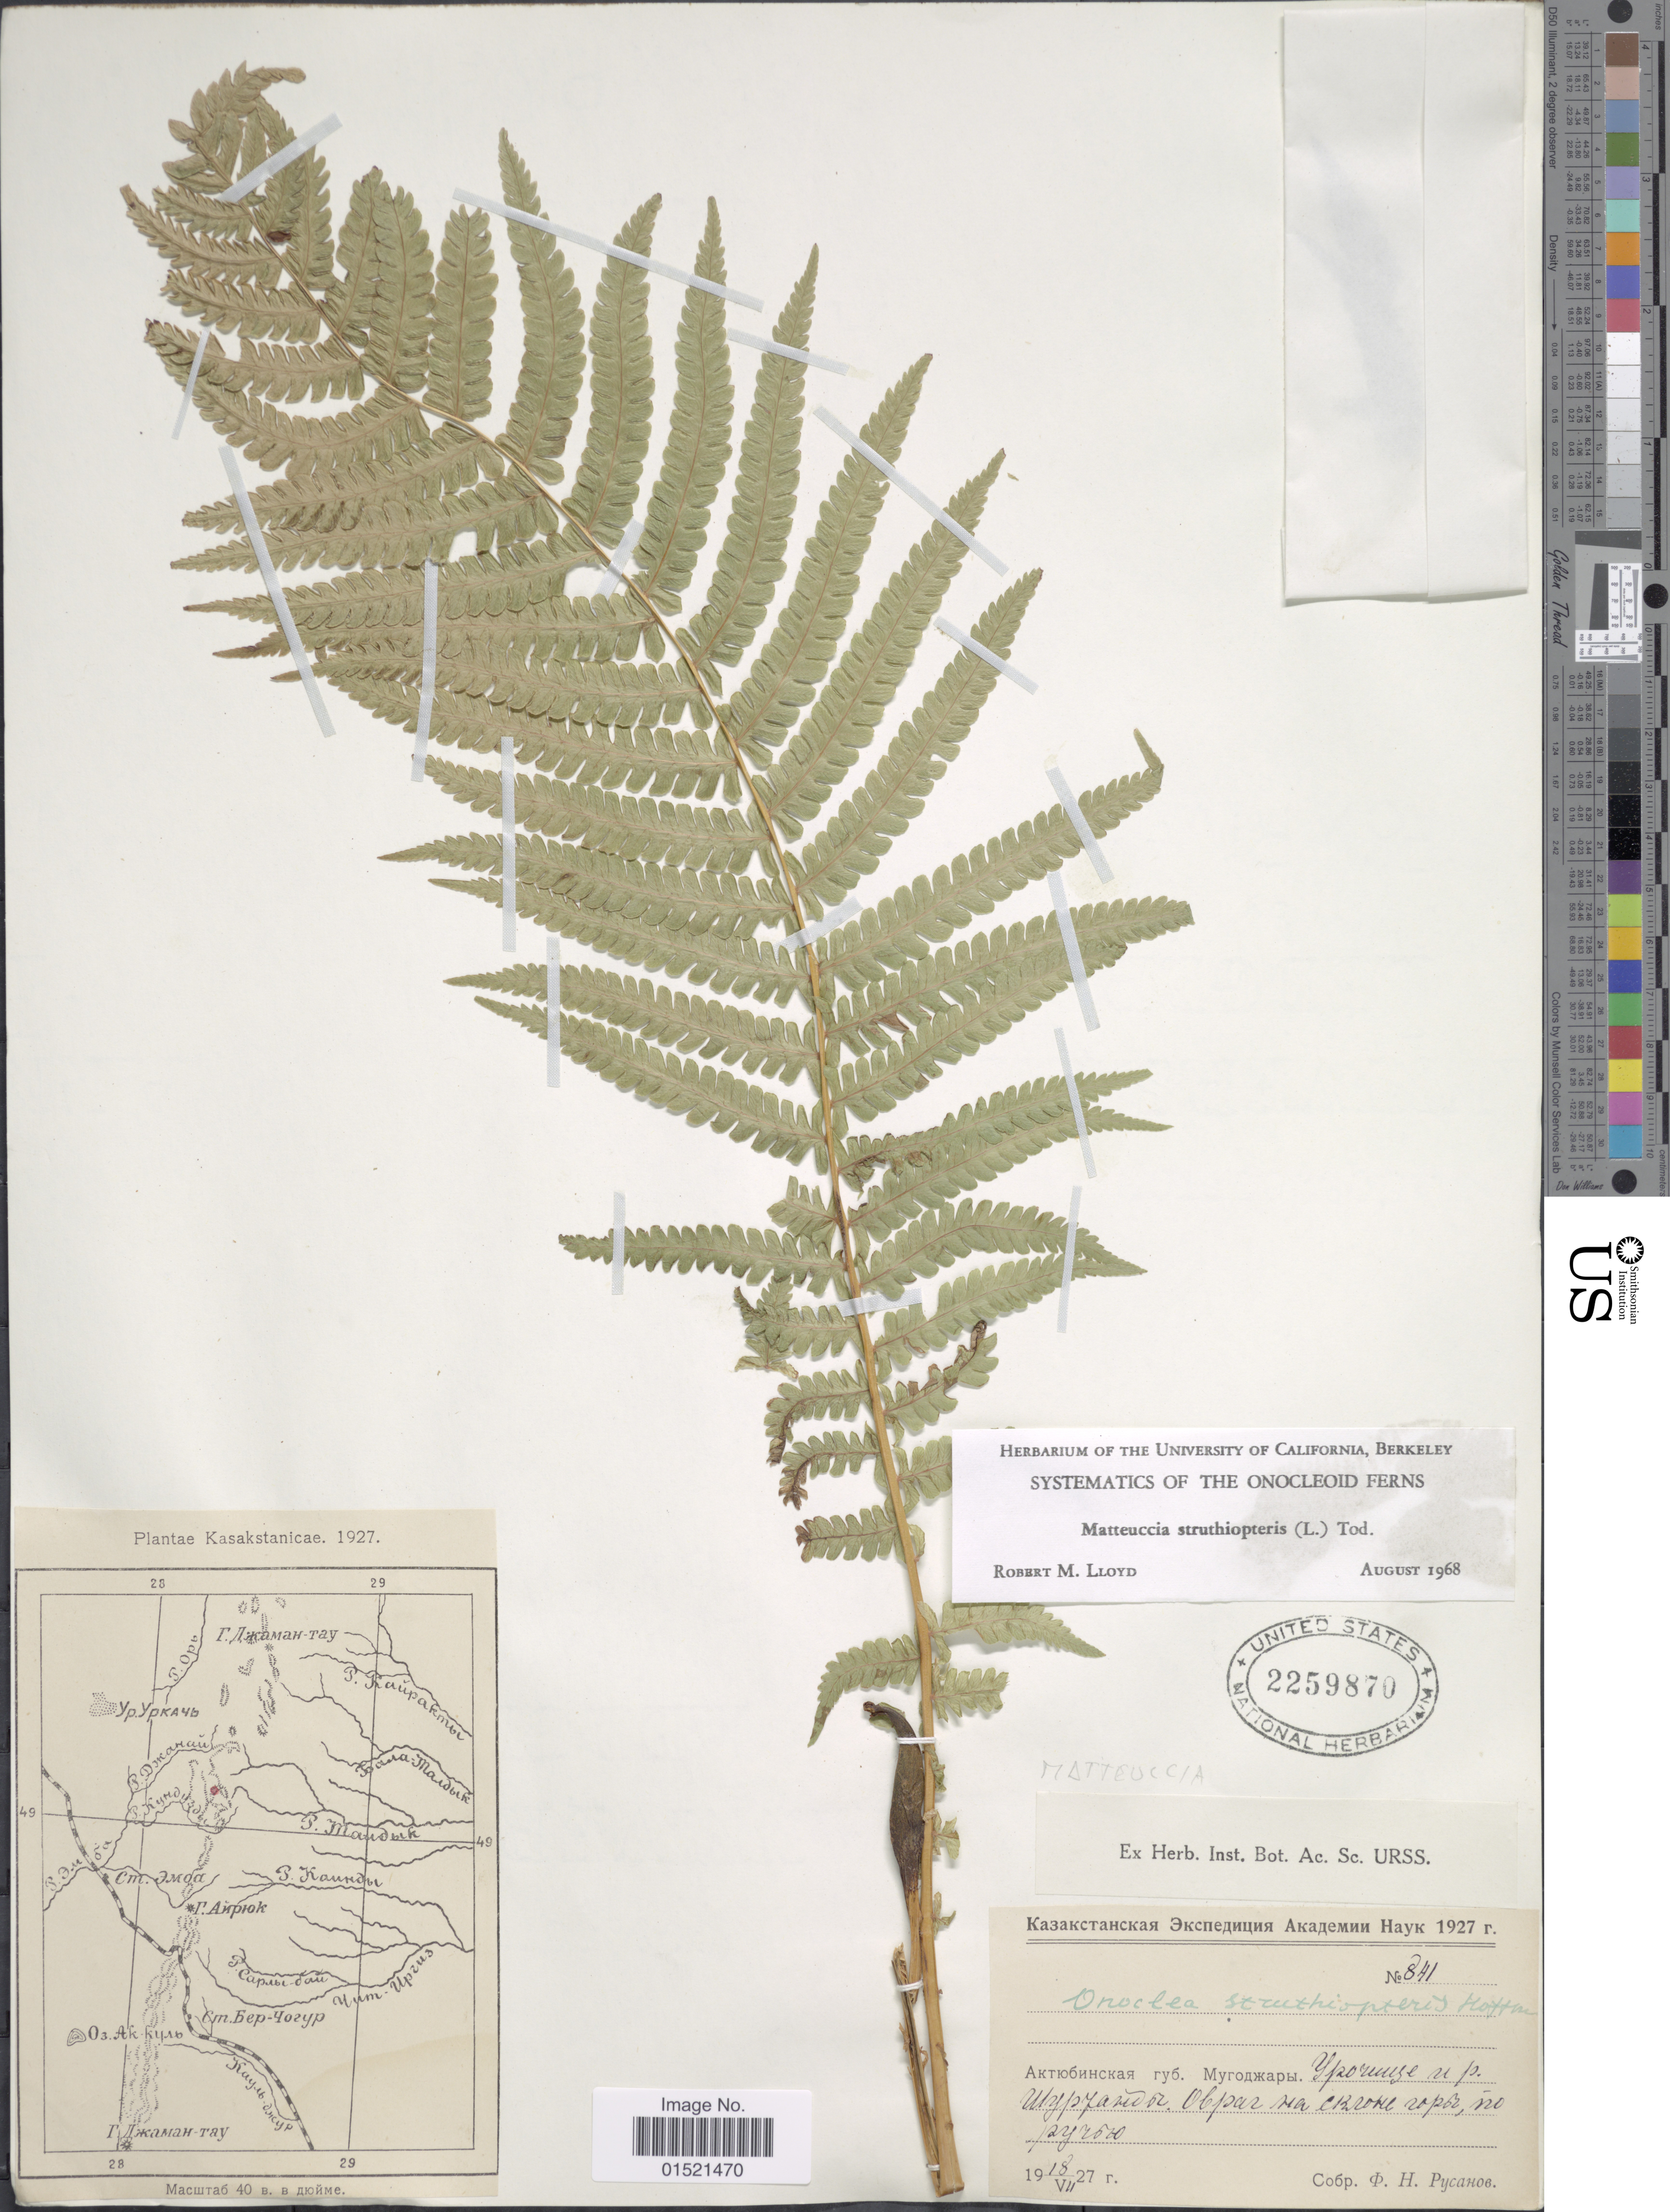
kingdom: Plantae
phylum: Tracheophyta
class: Polypodiopsida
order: Polypodiales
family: Onocleaceae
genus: Onoclea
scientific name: Onoclea sensibilis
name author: L.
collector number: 841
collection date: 1927-07-18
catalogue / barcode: US 2259870